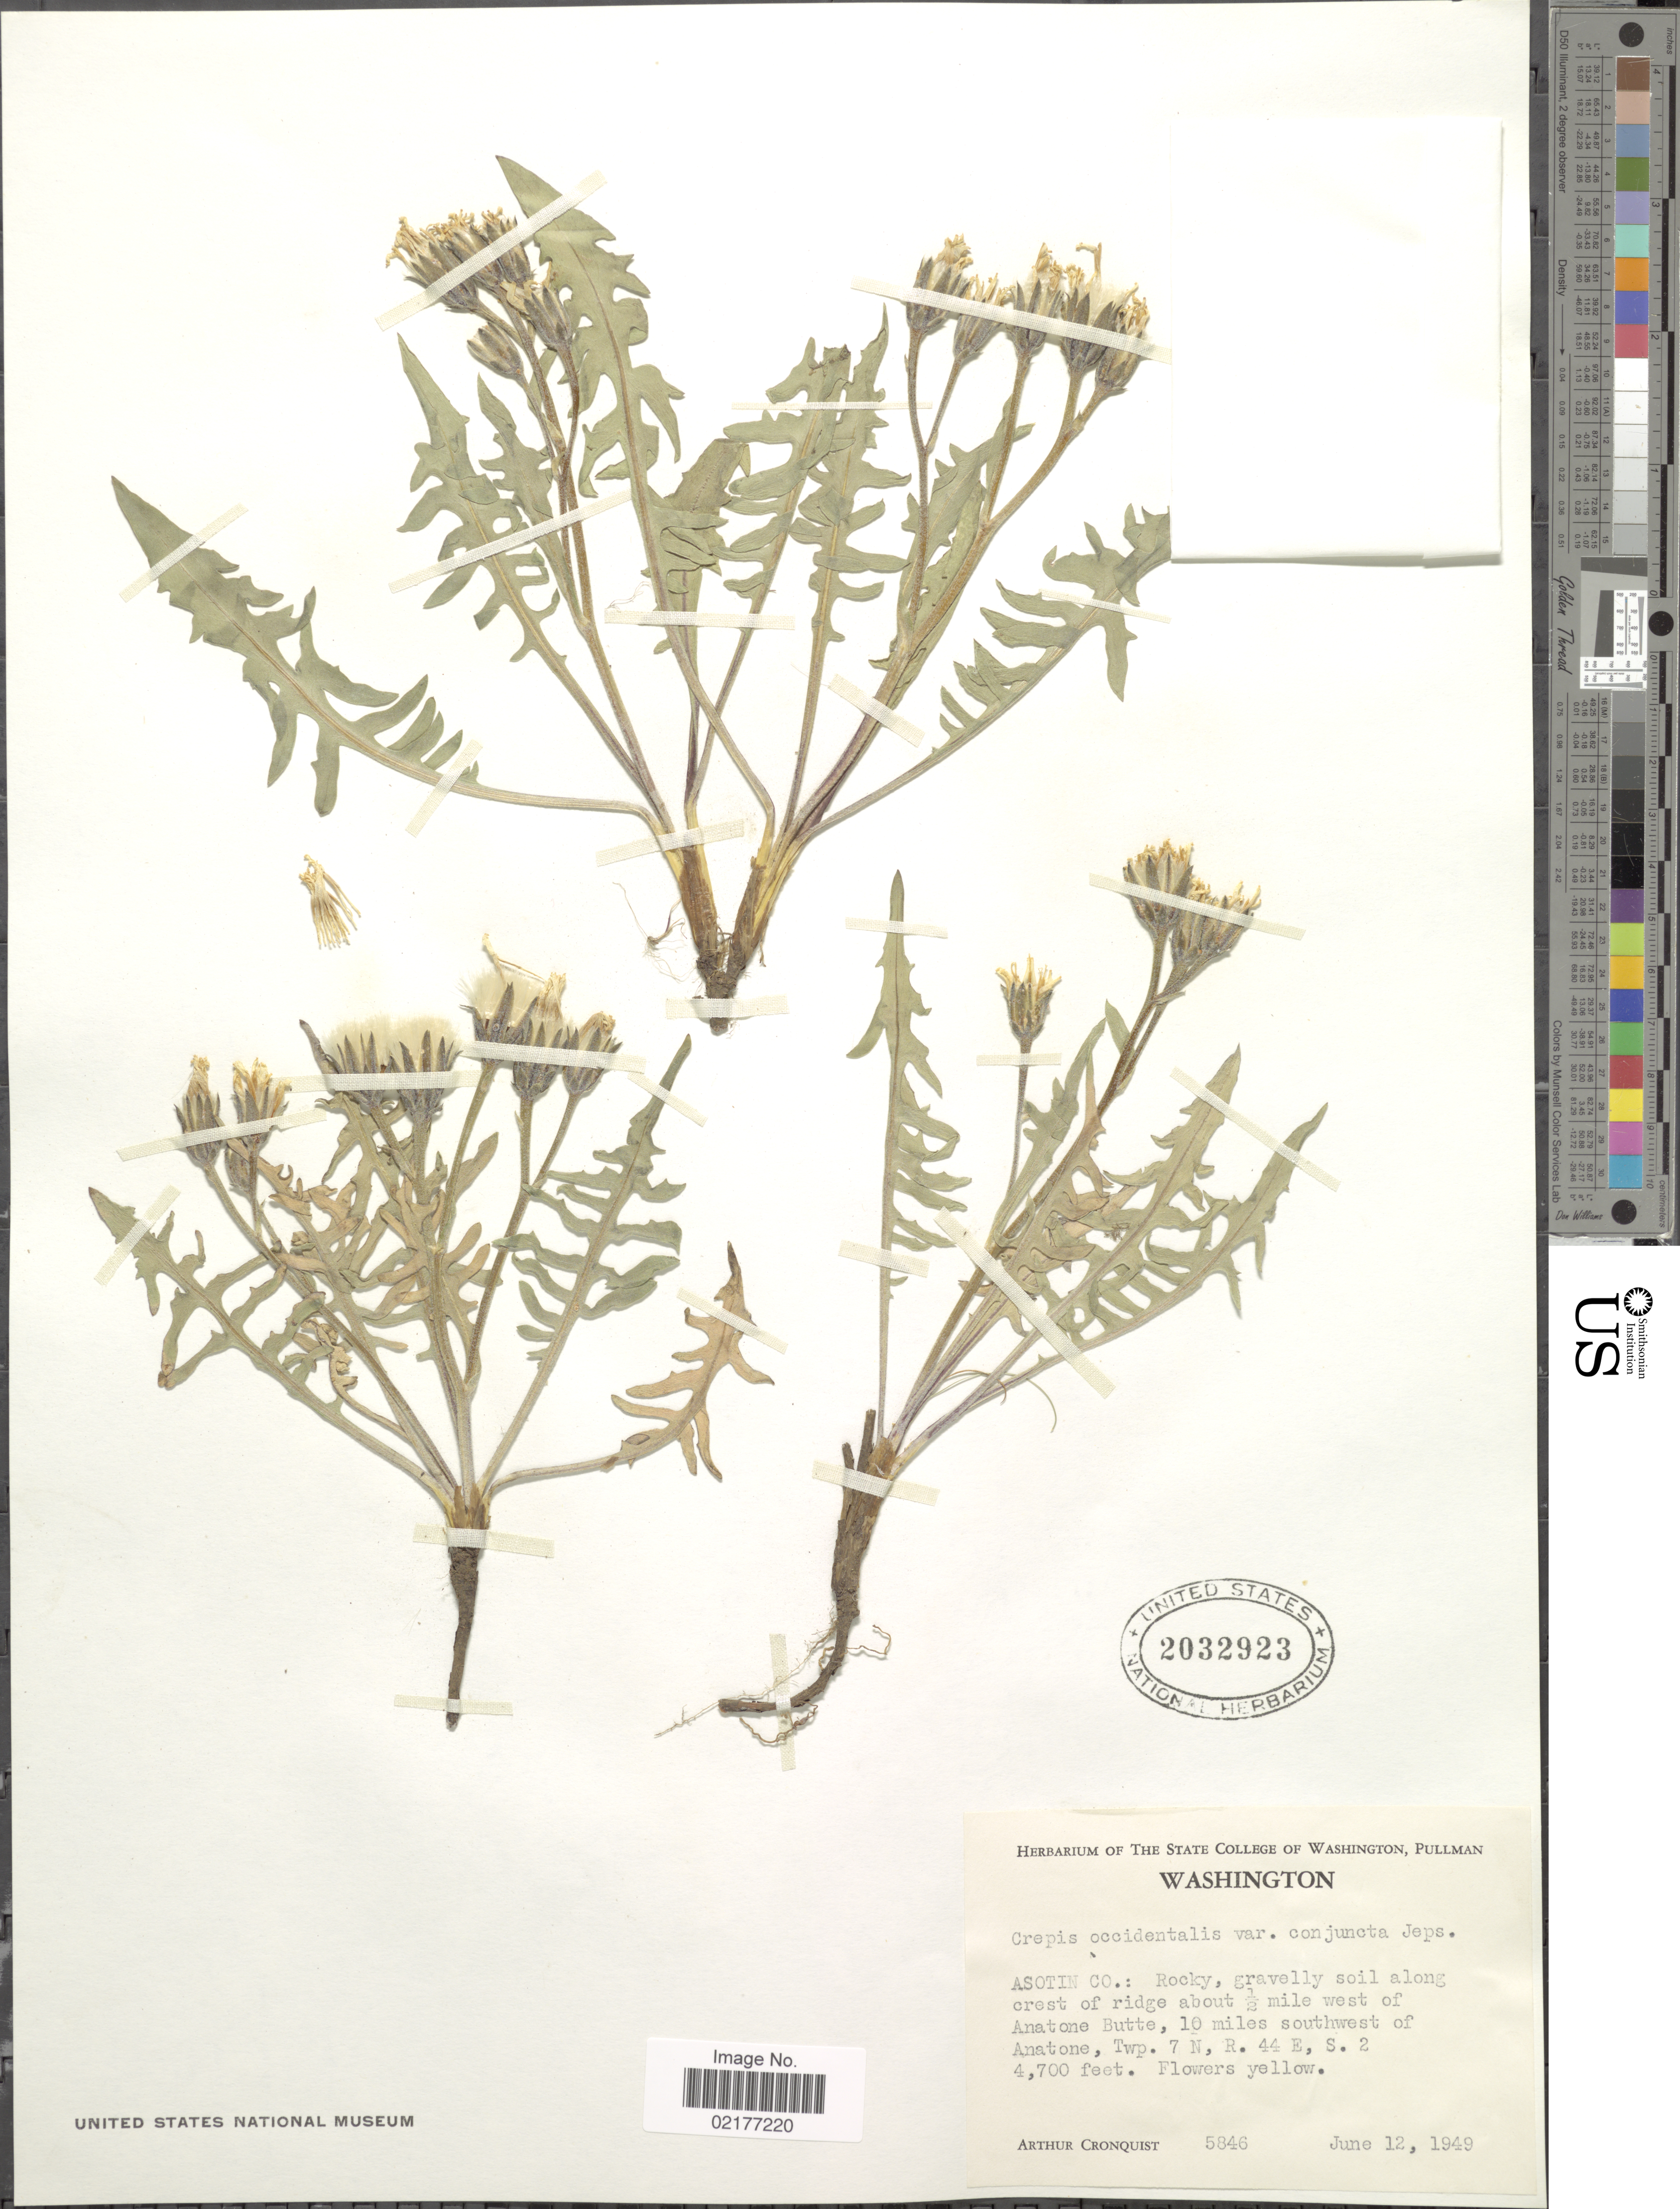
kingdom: Plantae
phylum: Tracheophyta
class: Magnoliopsida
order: Asterales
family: Asteraceae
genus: Crepis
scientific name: Crepis occidentalis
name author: Nutt.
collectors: A. J. Cronquist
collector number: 5846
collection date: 1949-06-12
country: United States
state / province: Washington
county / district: Asotin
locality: Asotuin Co.: Rocky, gravelly soil along crest of ridge about ½ mile west of Anatone Butte, 10 miles southwest of Anatone, Twp. 7 N, R. 44 E, S. 2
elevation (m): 1433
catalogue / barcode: US 2032923